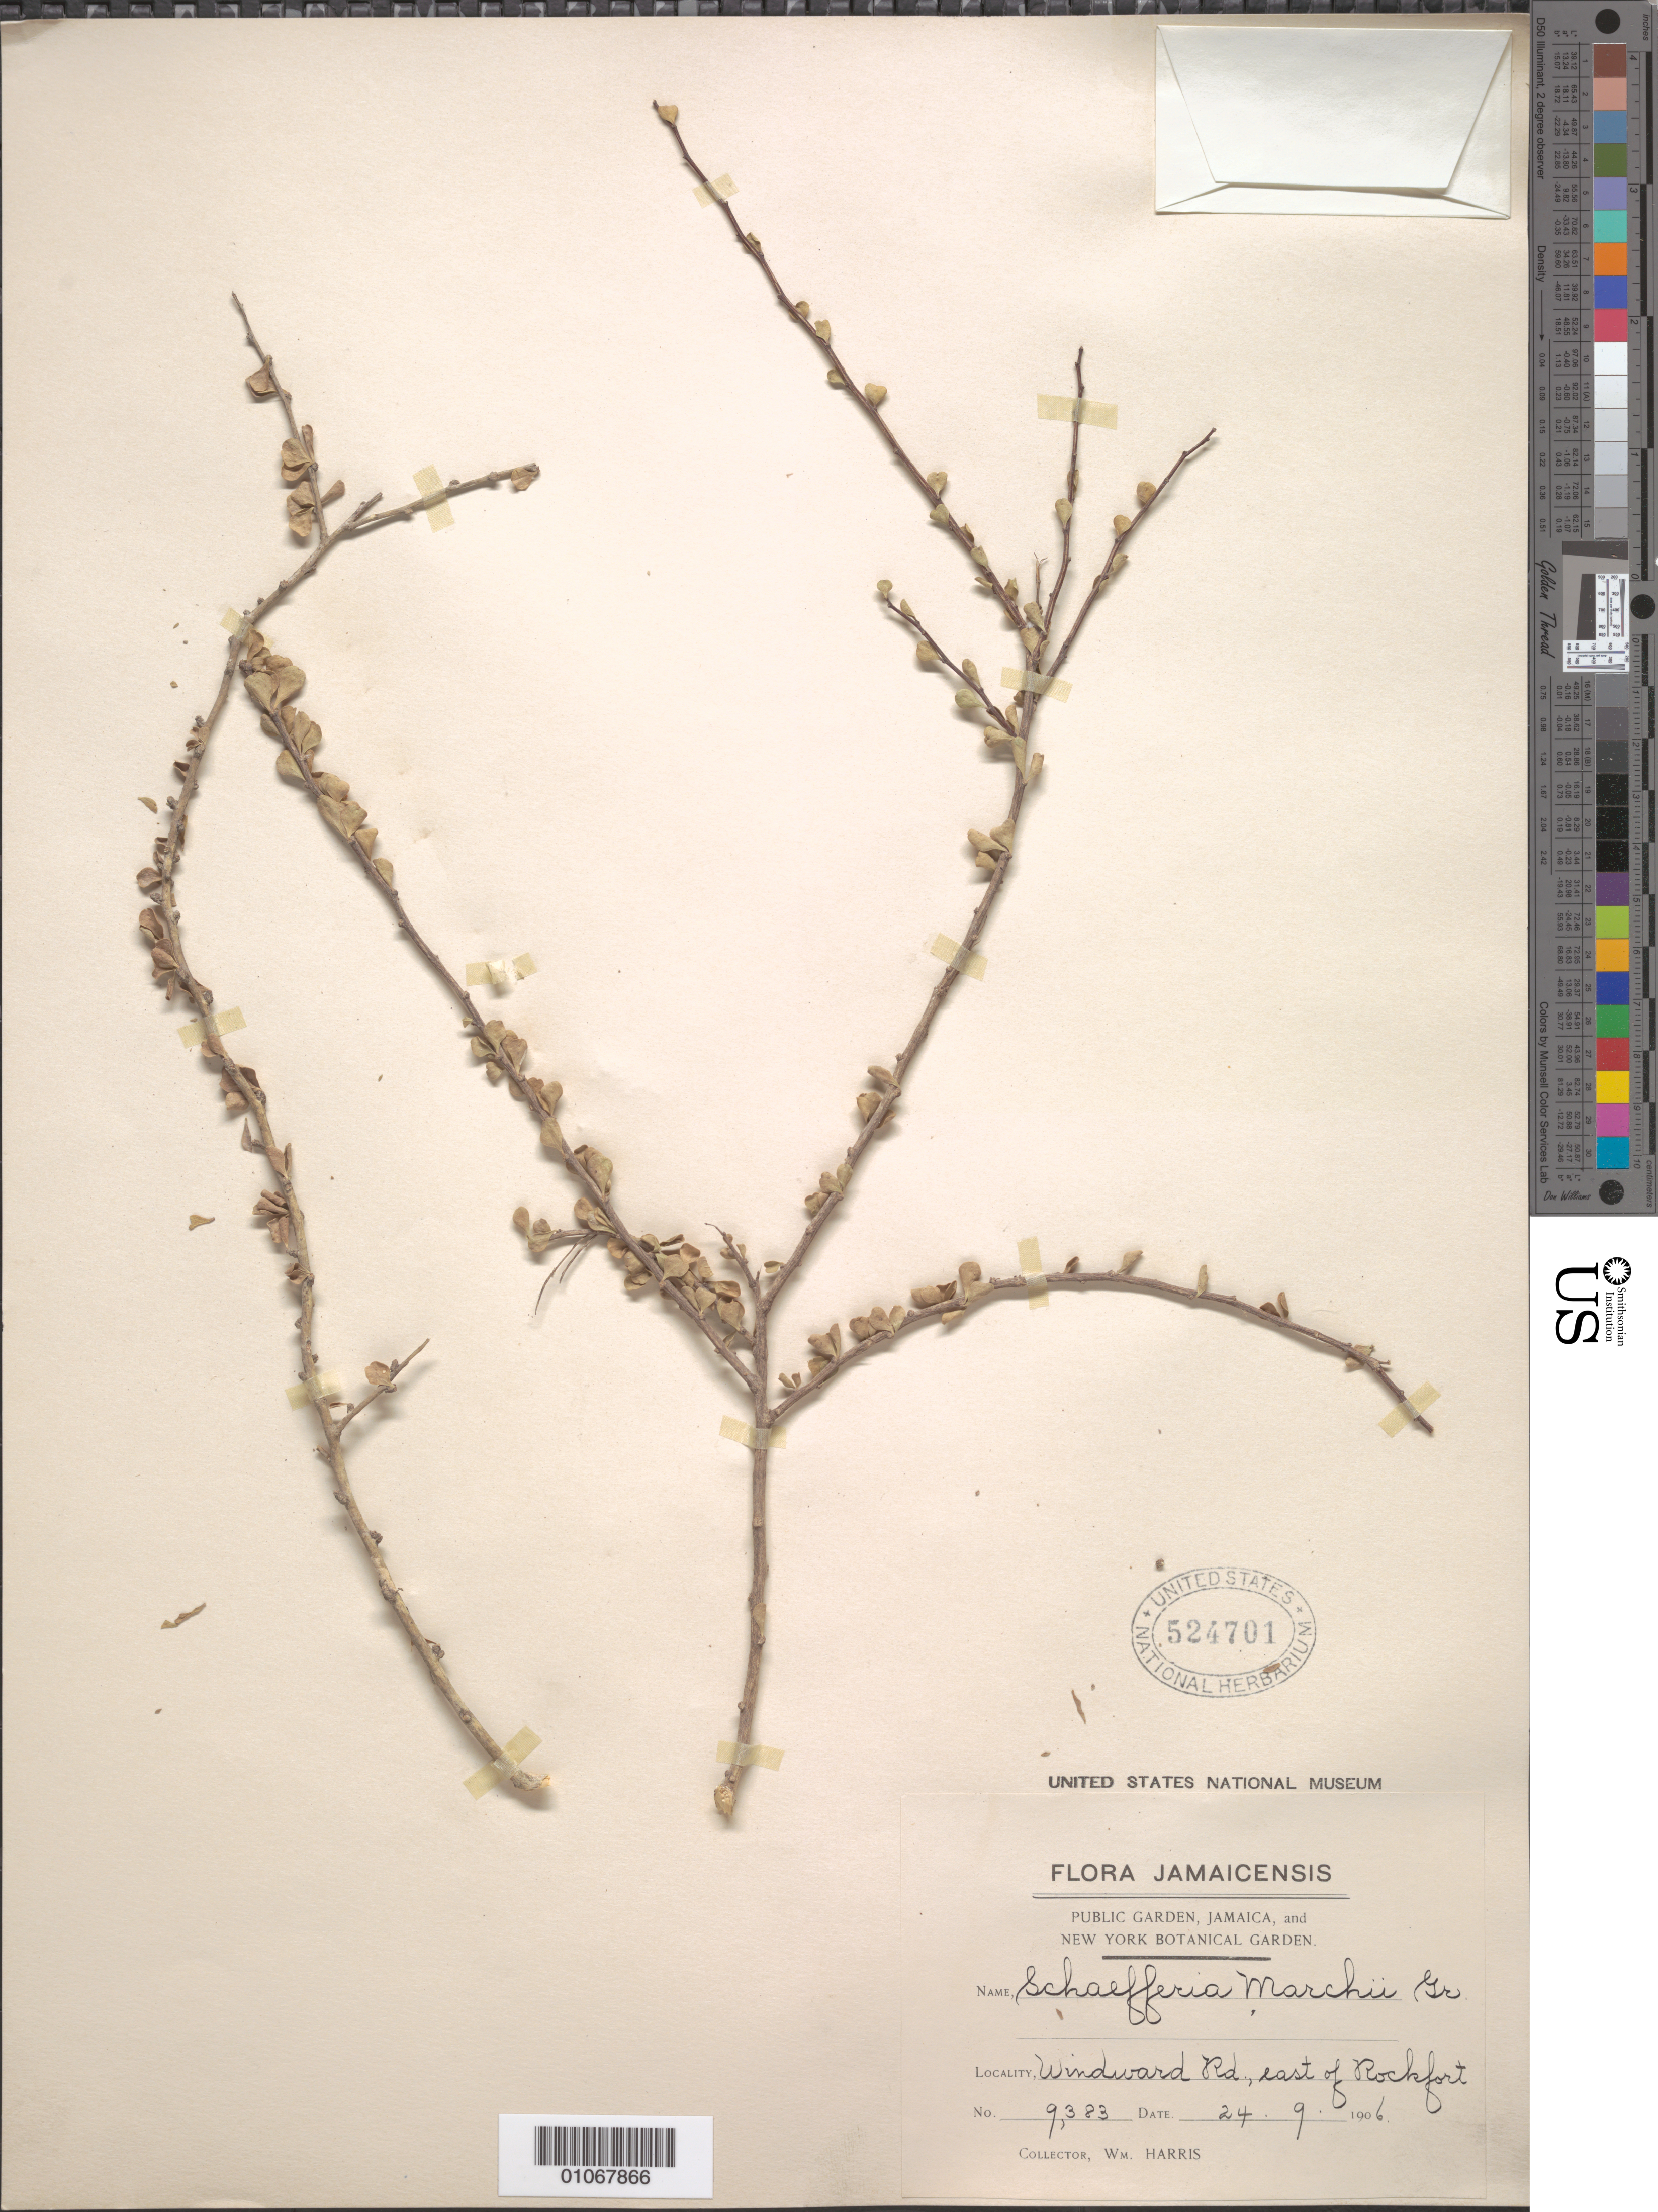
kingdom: Plantae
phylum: Tracheophyta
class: Magnoliopsida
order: Celastrales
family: Celastraceae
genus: Schaefferia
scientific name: Schaefferia marchii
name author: Griseb. ex Urb.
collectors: W. Harris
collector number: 9383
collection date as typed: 24 Sep 1906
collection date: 1906-09-24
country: Jamaica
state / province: Kingston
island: Jamaica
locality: Windward road, east of Rockfort.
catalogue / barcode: US 524701